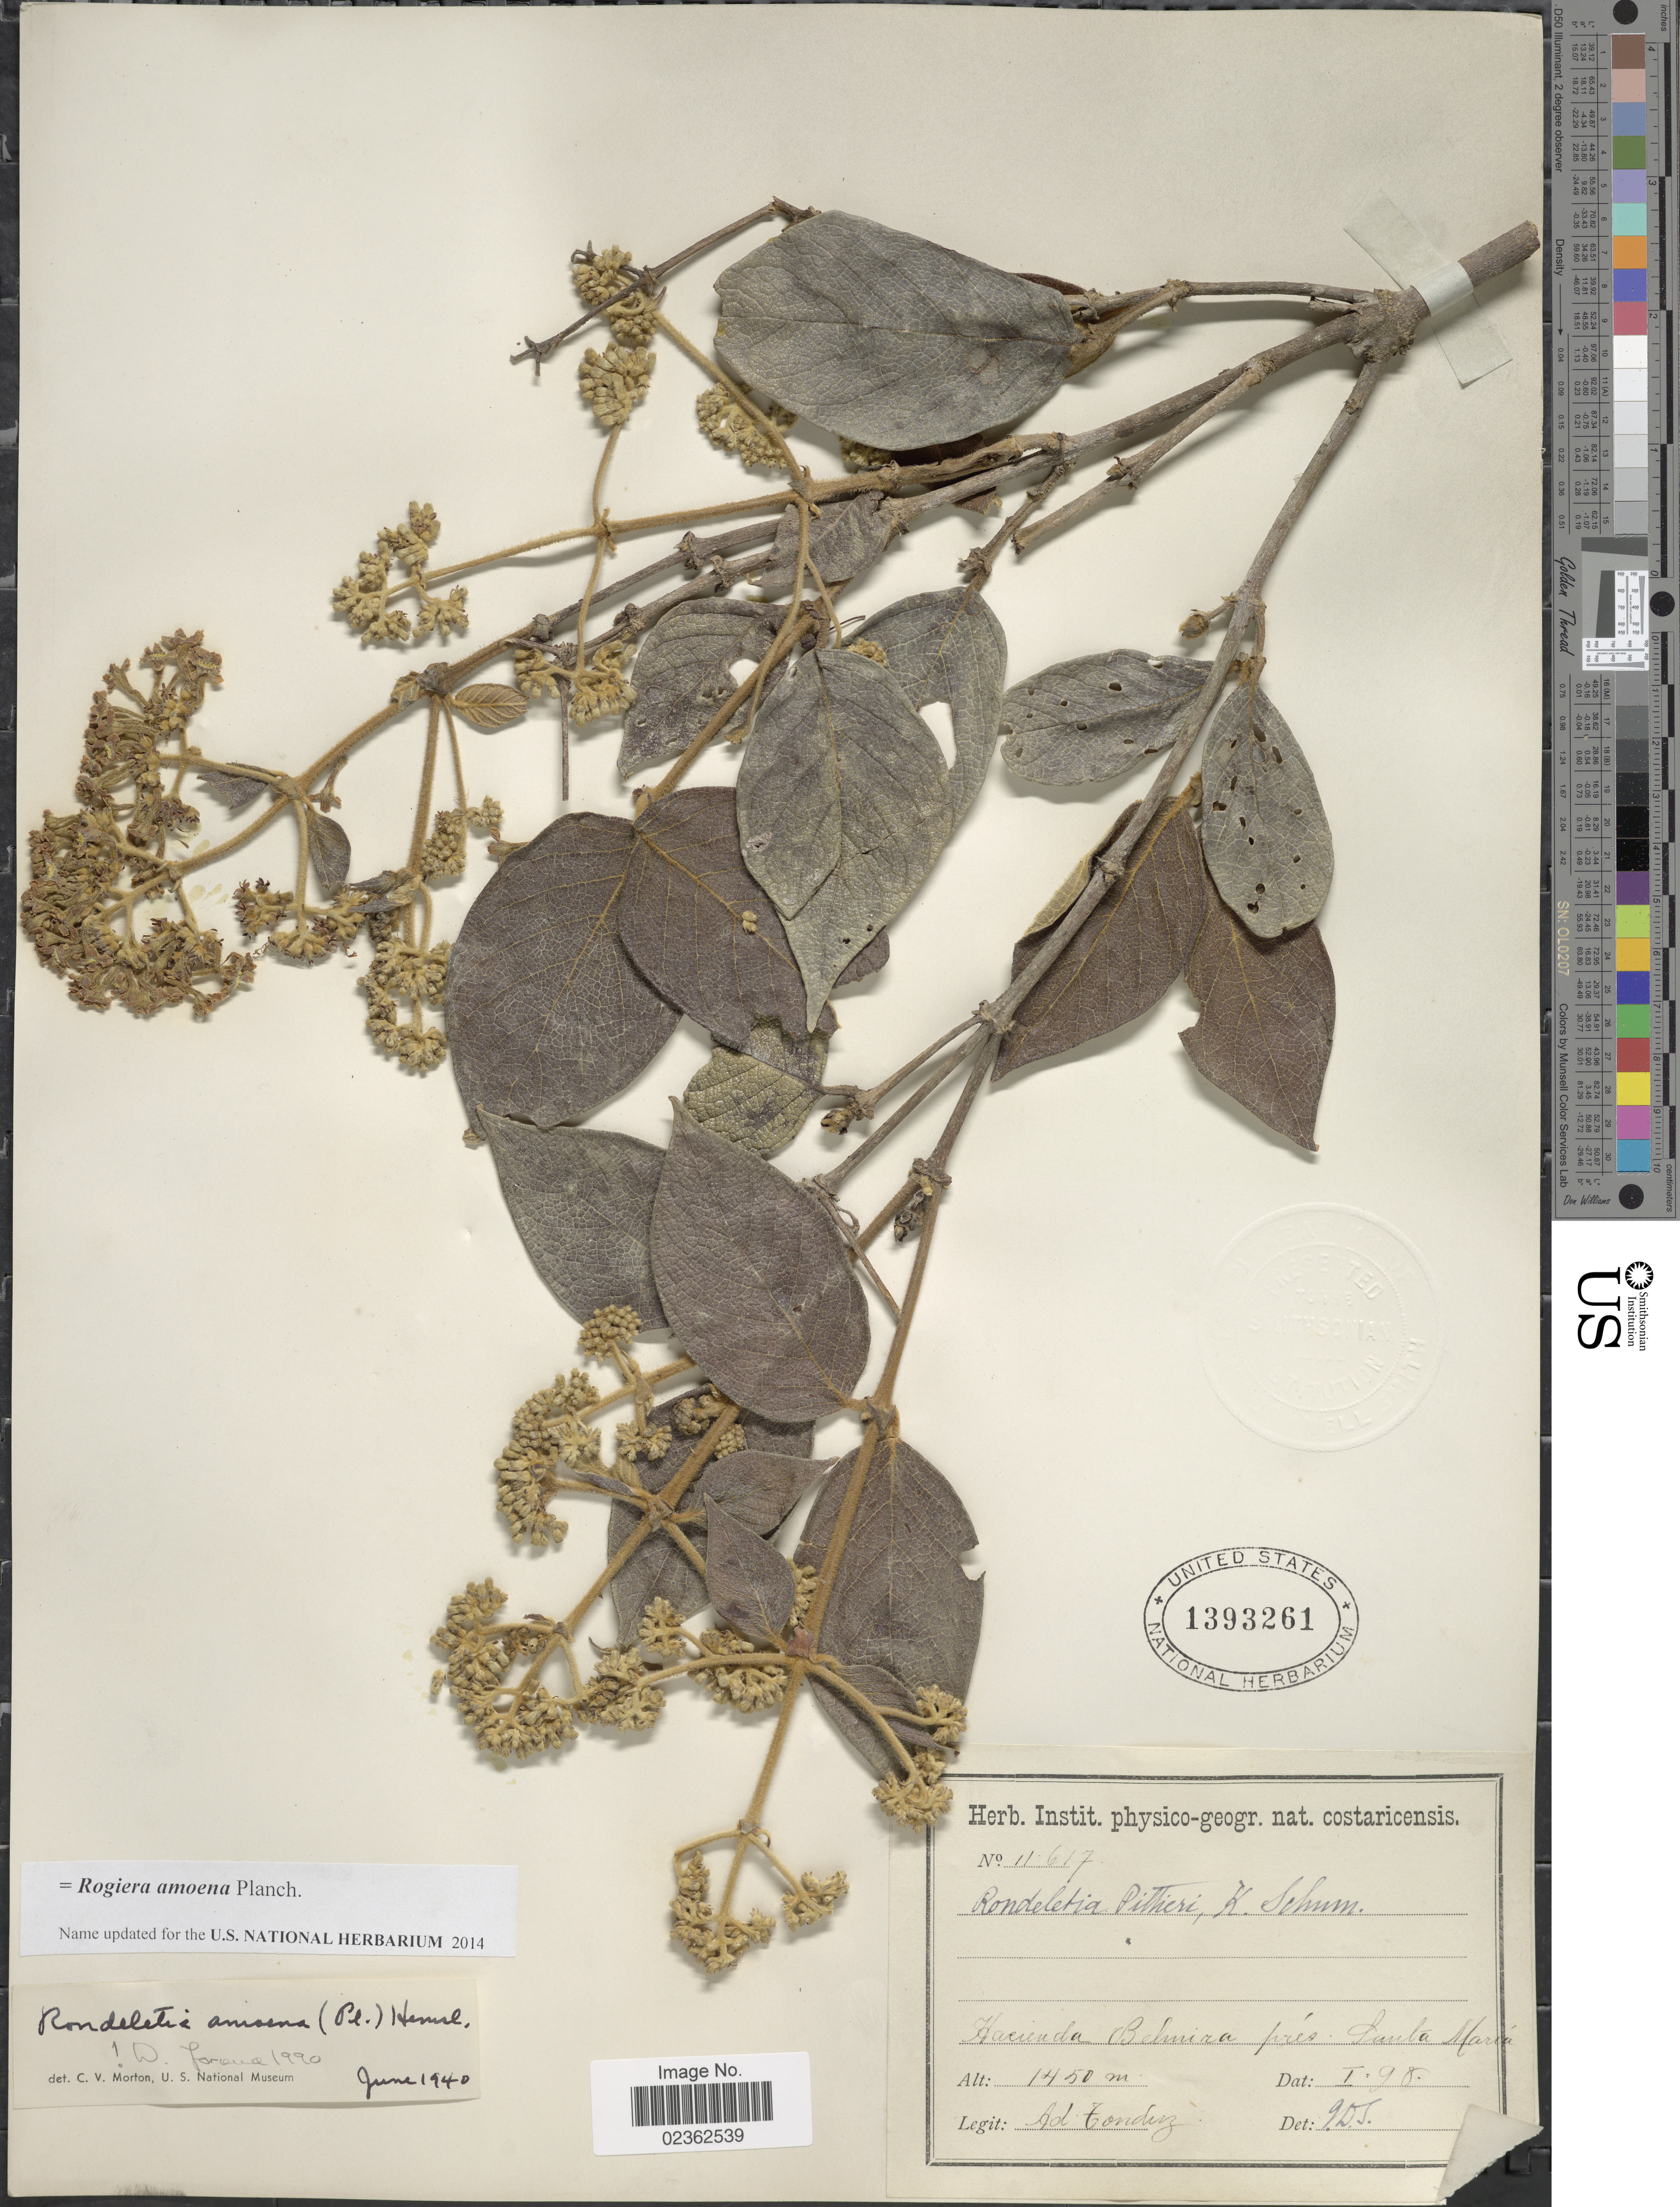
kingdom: Plantae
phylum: Tracheophyta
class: Magnoliopsida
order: Gentianales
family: Rubiaceae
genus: Rogiera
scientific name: Rogiera amoena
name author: Planch.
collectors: A. Tonduz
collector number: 11617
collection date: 1898-01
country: Costa Rica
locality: Hacienda Belmira pres Santa Maria.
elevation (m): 1450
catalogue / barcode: US 1393261